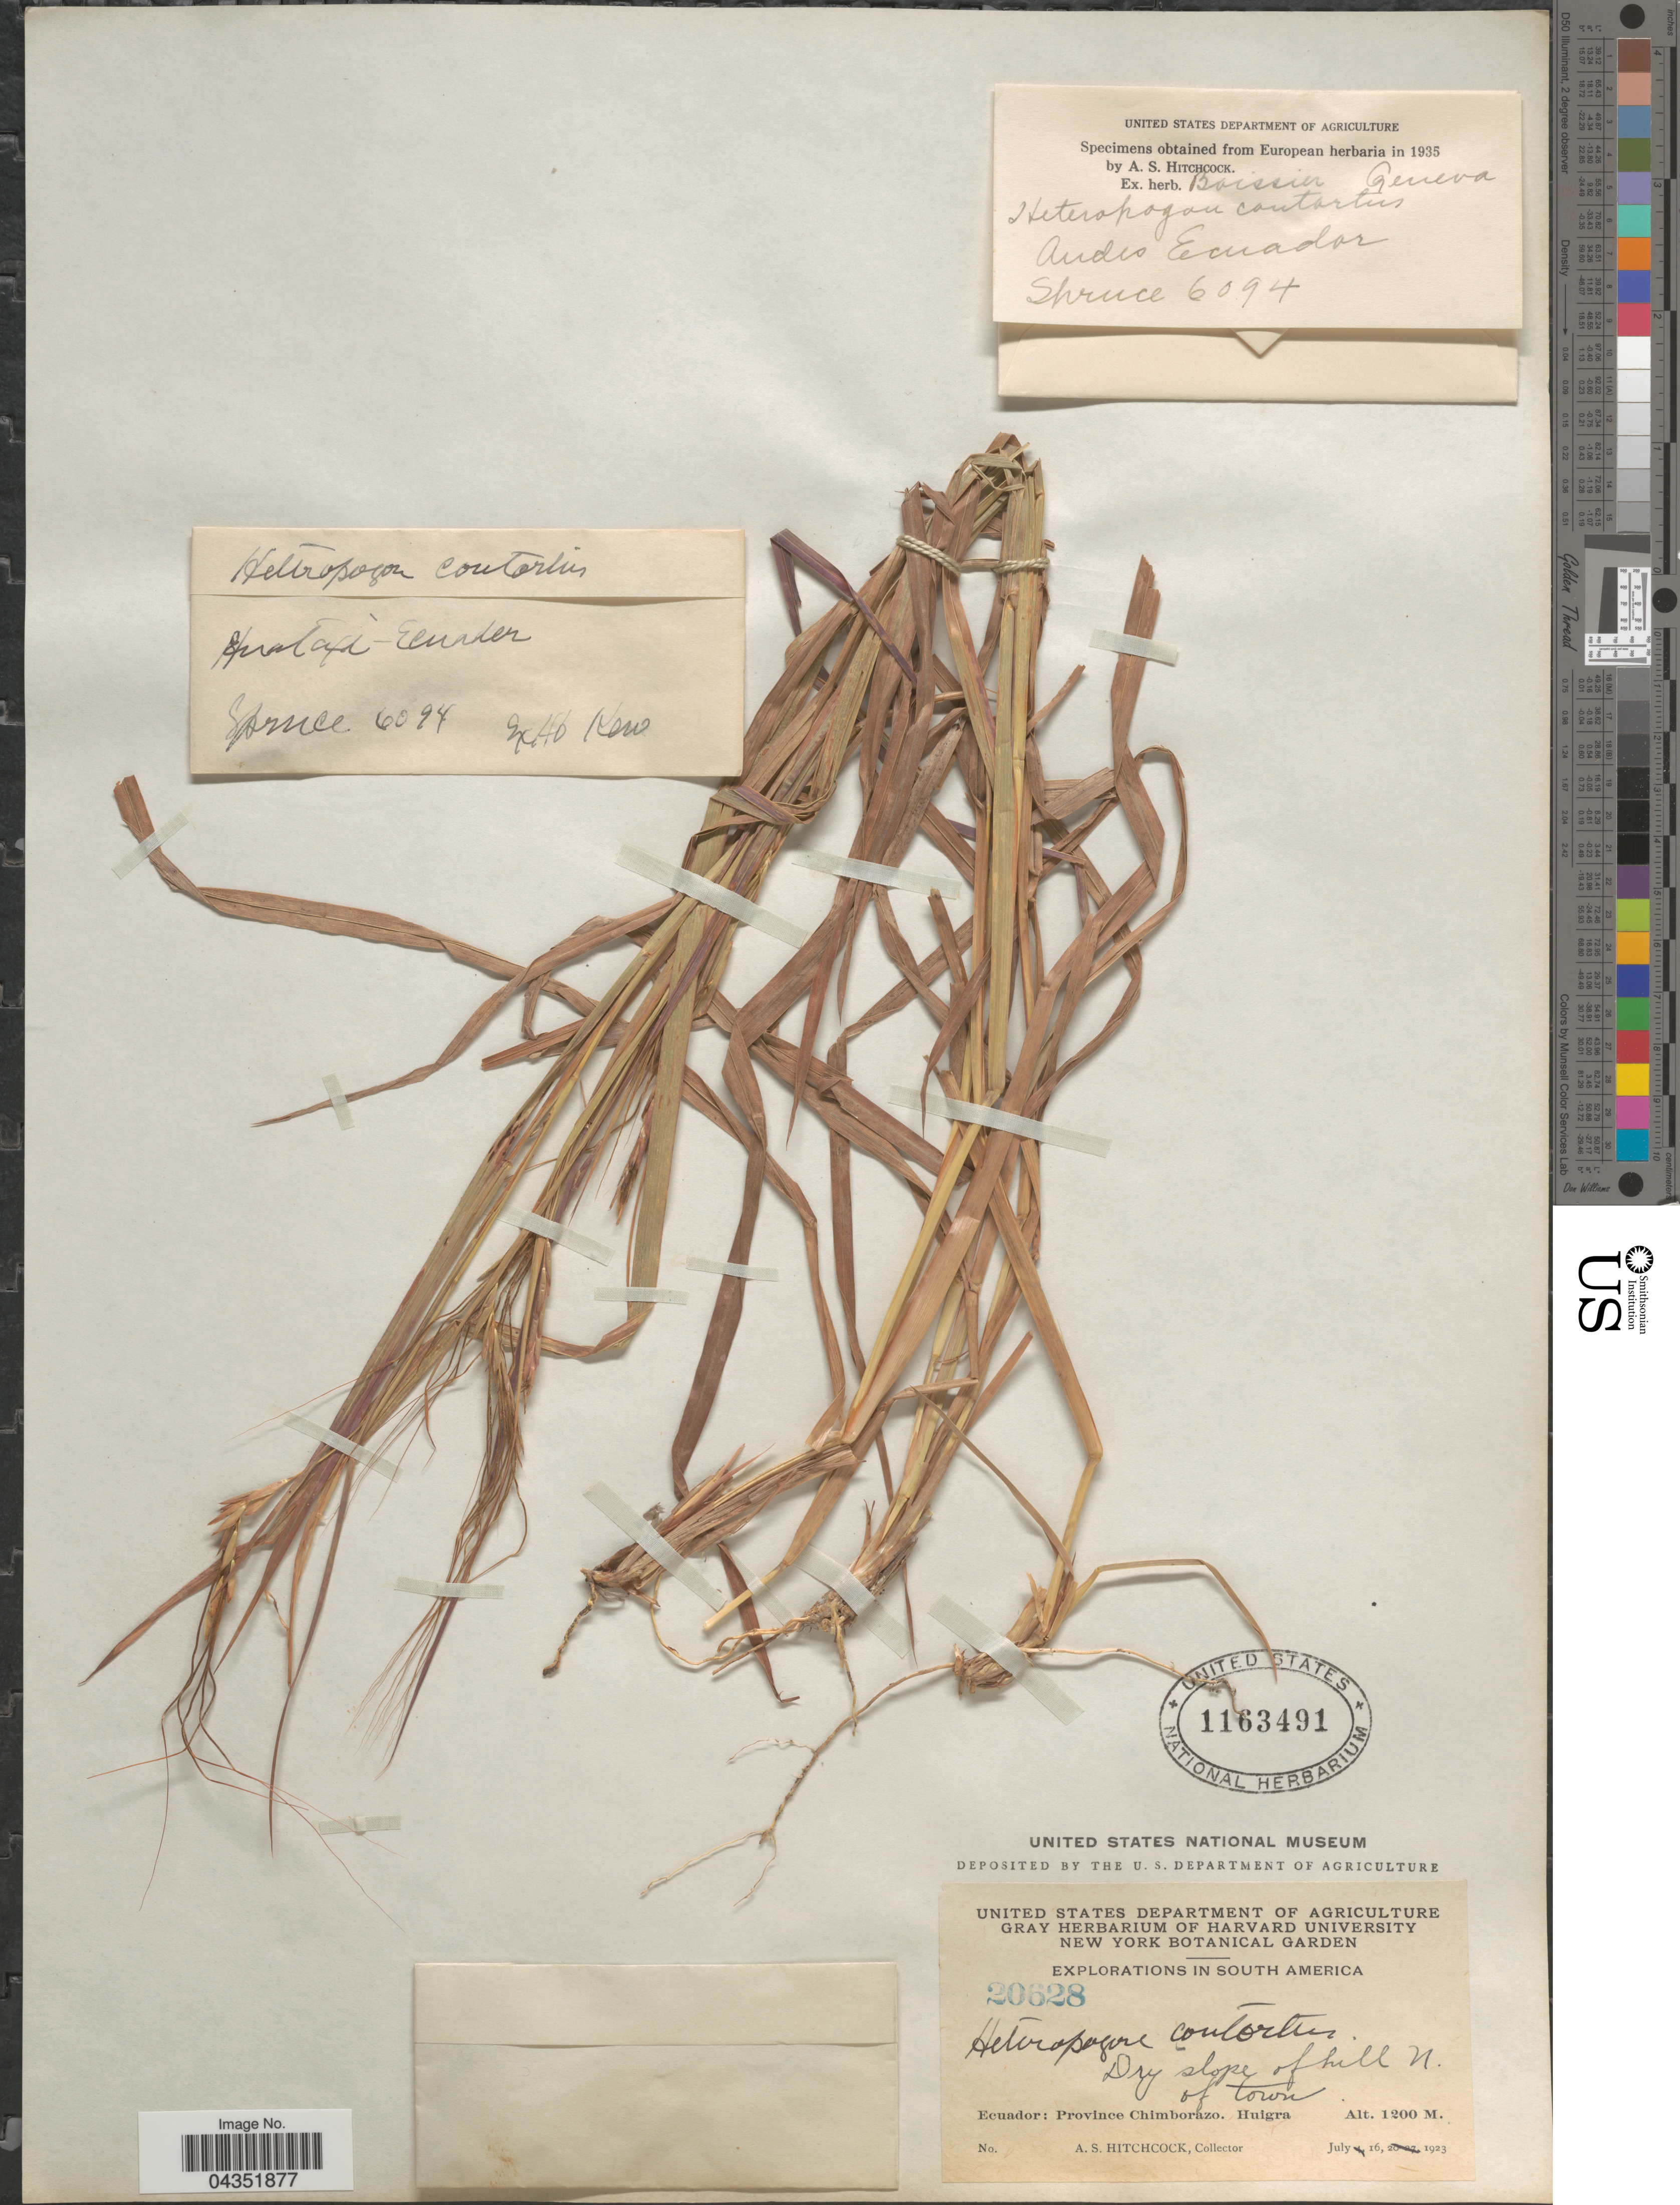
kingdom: Plantae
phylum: Tracheophyta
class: Liliopsida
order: Poales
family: Poaceae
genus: Heteropogon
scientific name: Heteropogon contortus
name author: (L.) P. Beauv. ex Roem. & Schult.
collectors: A. S. Hitchcock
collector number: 20628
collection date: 1923-07-16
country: Ecuador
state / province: Chimborazo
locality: Explorations in South America. Dry slope of hill N. of town. Huigra.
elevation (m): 1200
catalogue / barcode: US 1163491-2